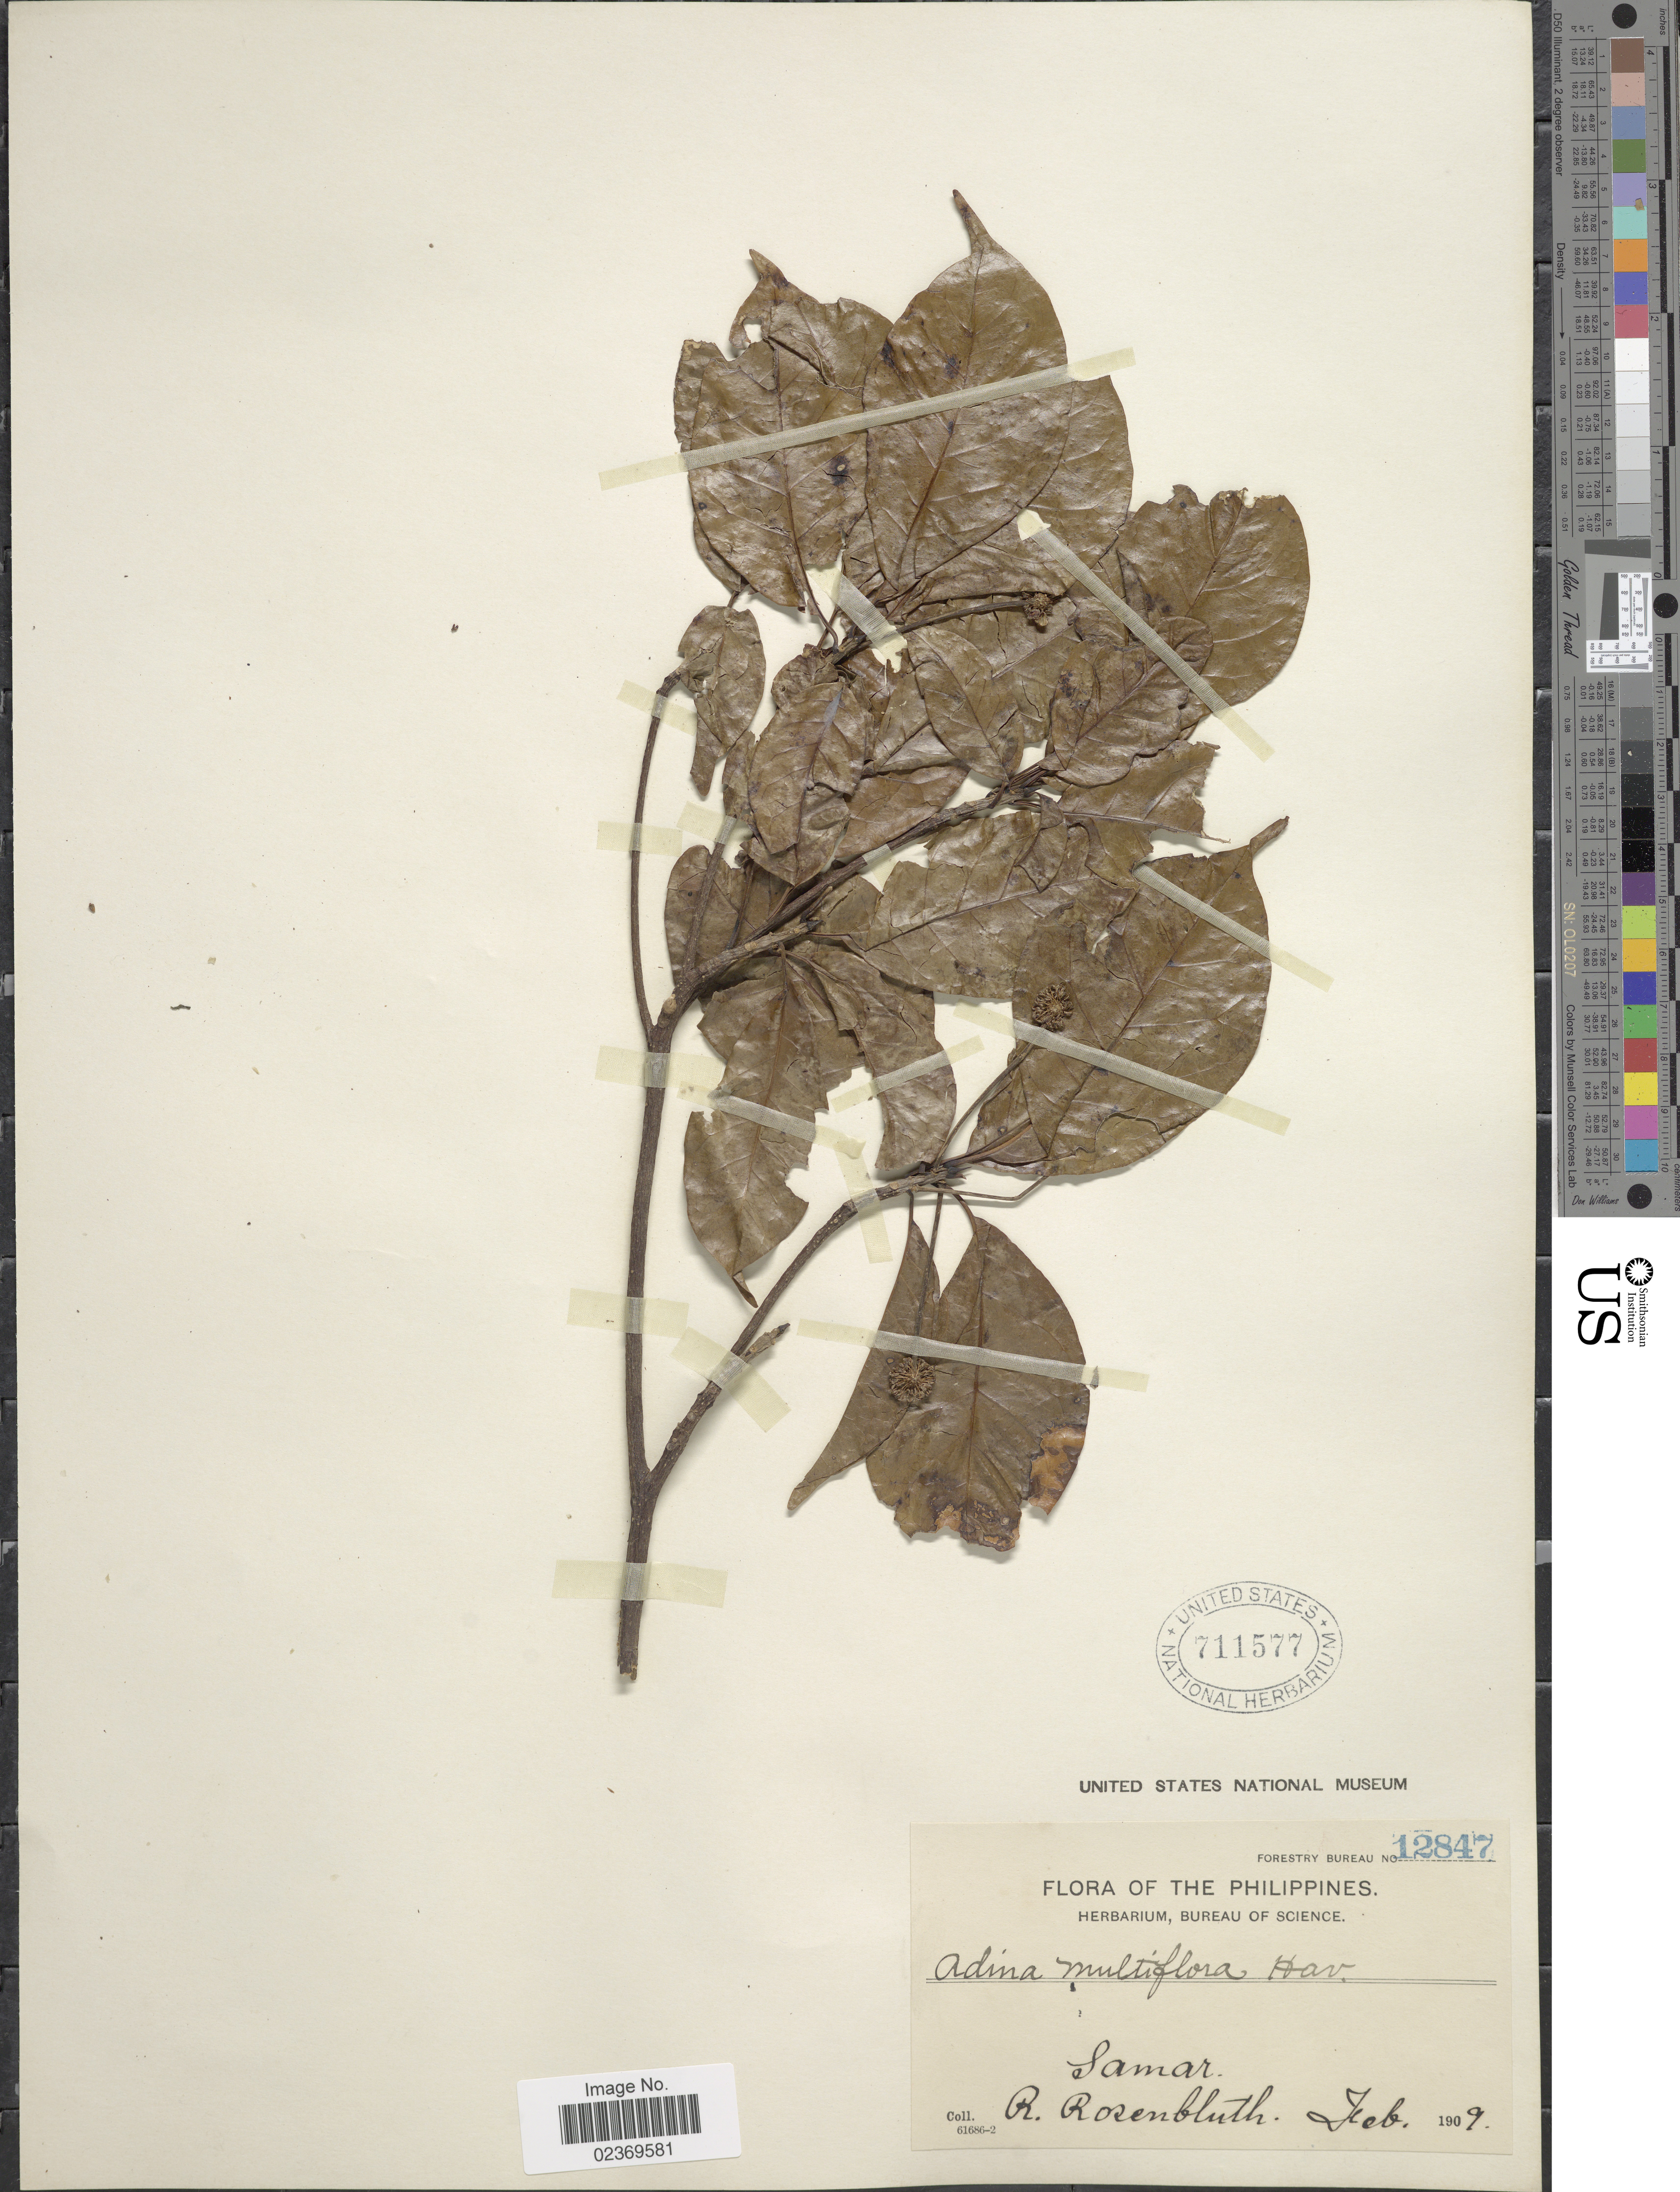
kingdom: Plantae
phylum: Tracheophyta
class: Magnoliopsida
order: Gentianales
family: Rubiaceae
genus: Adina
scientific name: Adina multifolia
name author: Havil.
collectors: R. Rosenbluth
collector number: Forestry Bureau 12847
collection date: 1909-02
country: Philippines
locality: Samar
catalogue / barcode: US 711577